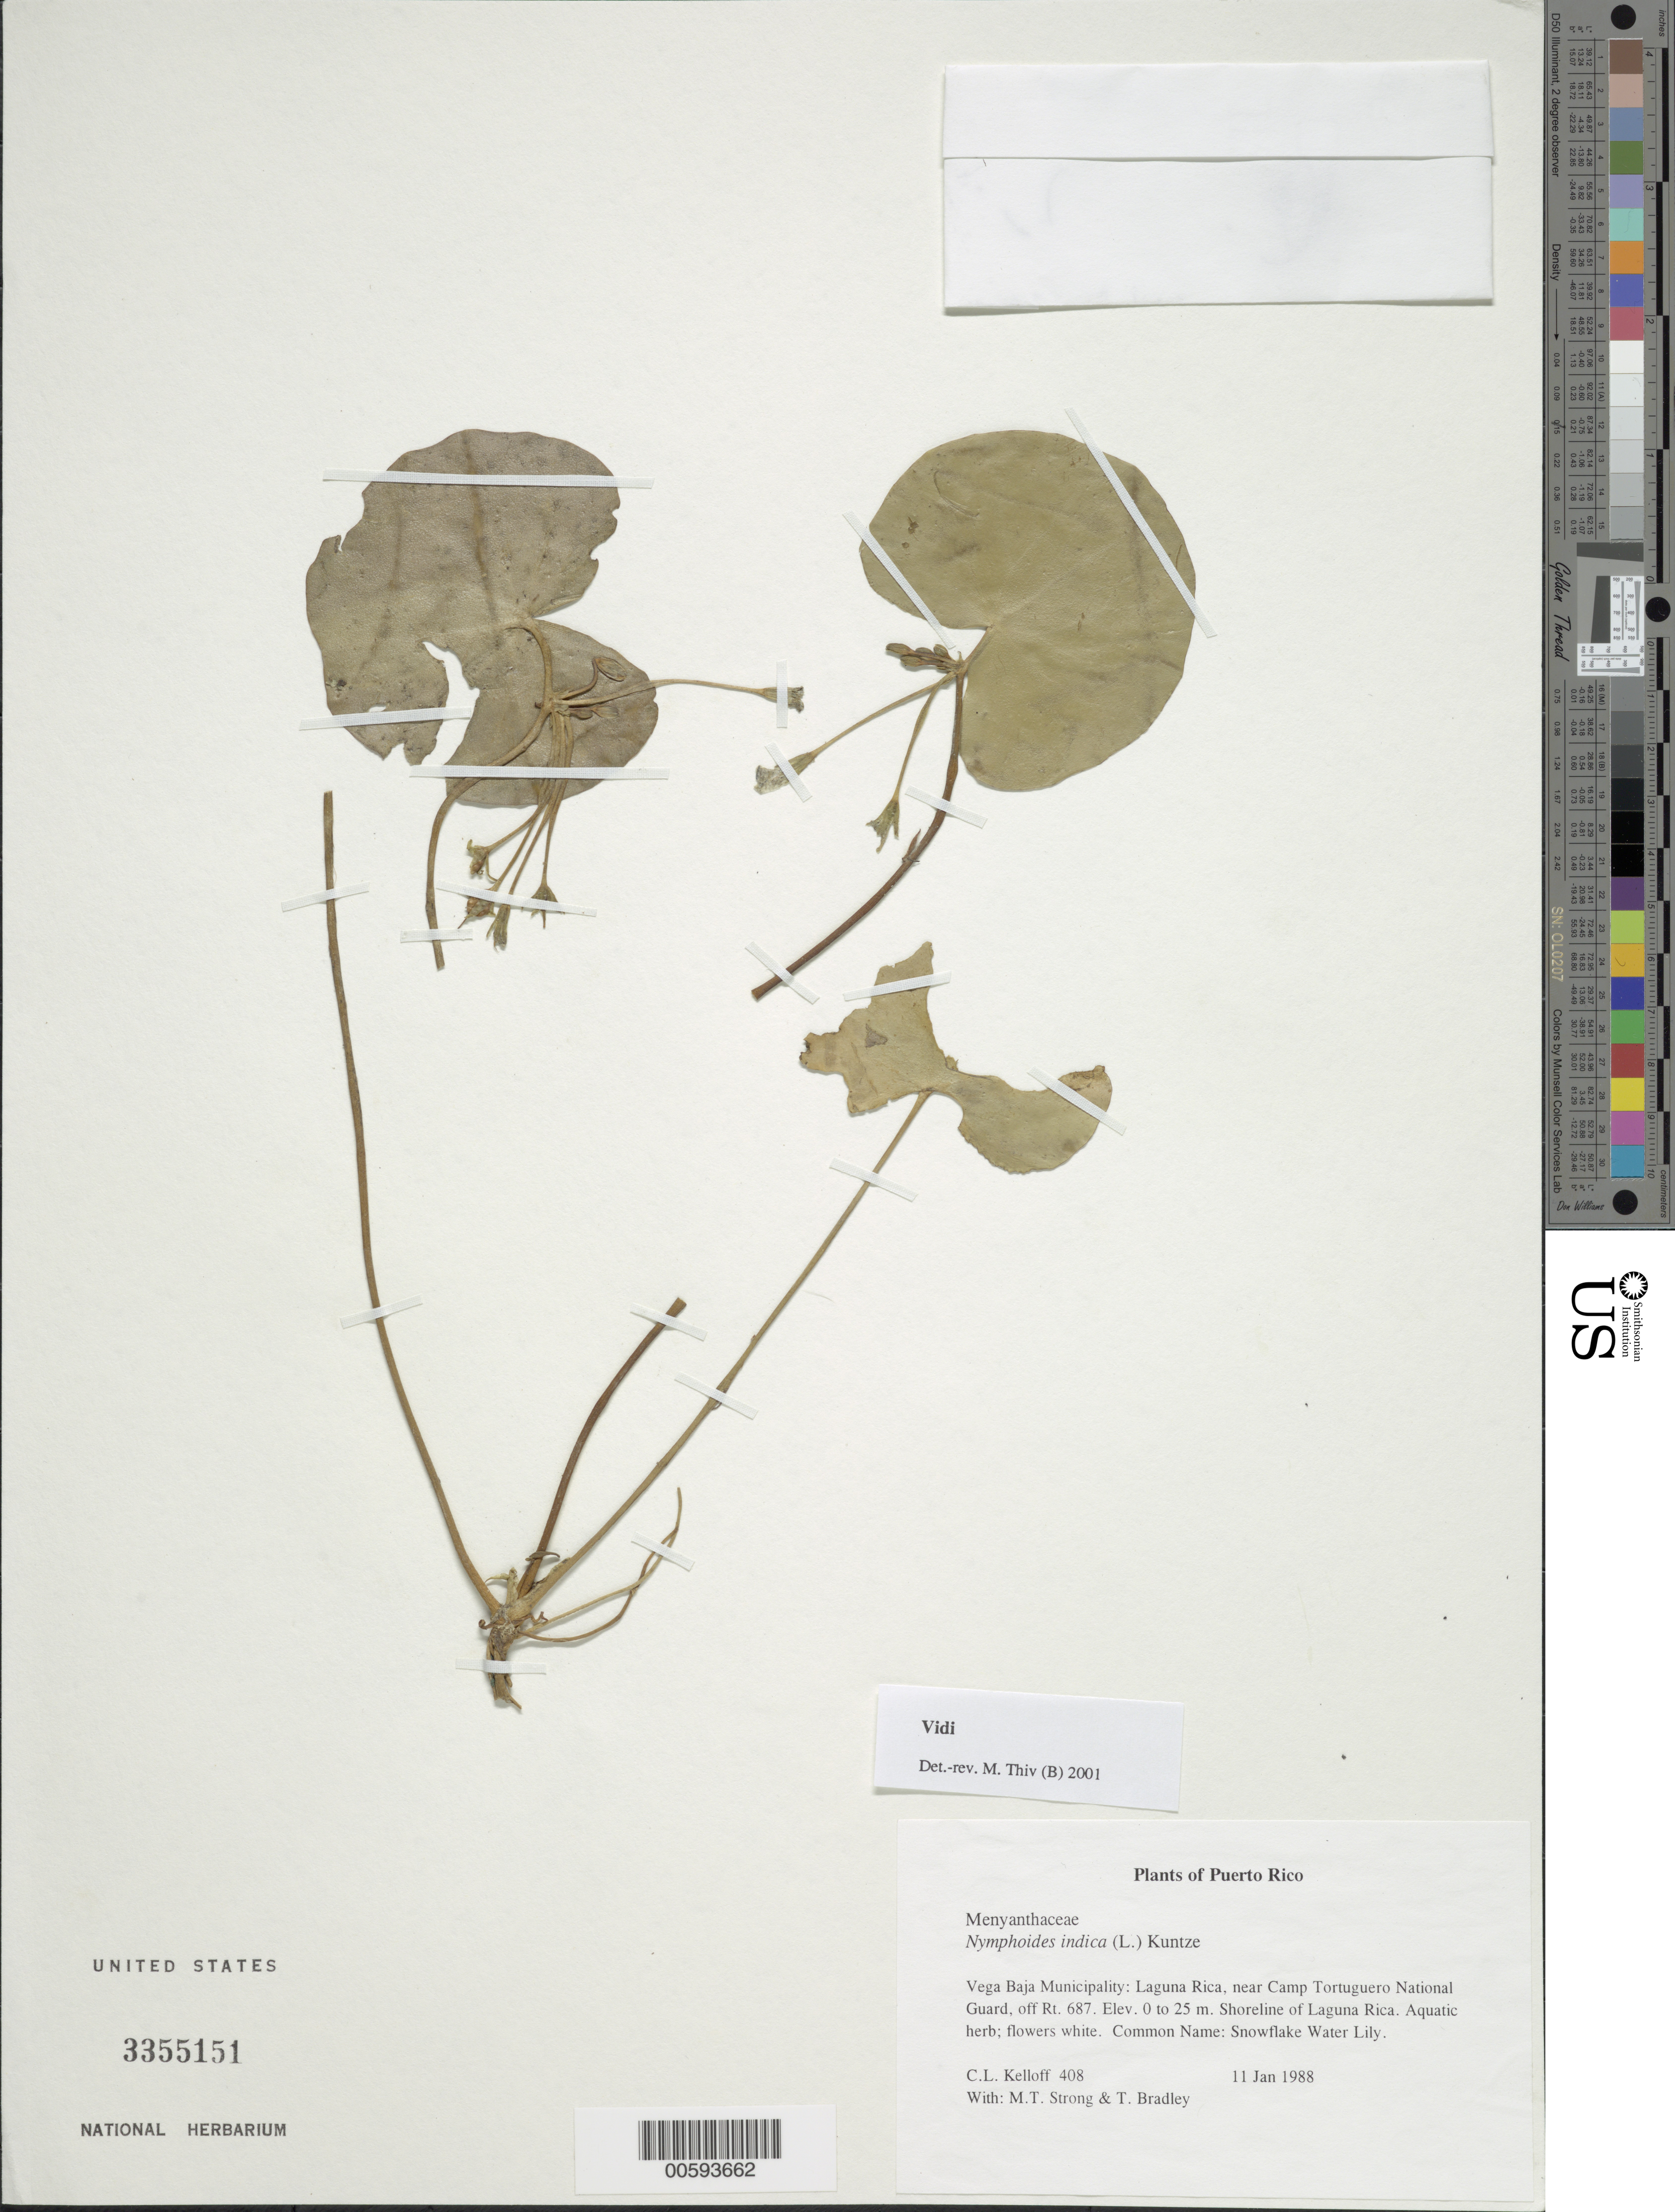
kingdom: Plantae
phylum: Tracheophyta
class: Magnoliopsida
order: Asterales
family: Menyanthaceae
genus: Nymphoides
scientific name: Nymphoides indica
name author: (L.) Kuntze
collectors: C. L. Kelloff, M. T. Strong & T. Bradley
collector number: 408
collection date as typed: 11 Jan 1988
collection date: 1988-01-11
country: Puerto Rico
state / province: Vega Baja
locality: Vega Baja Municipality: Laguna Rica, near Camp Tortuguero National Guard, off Rt. 687.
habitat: Shoreline of Laguna Rica.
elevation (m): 0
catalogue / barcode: US 3355151